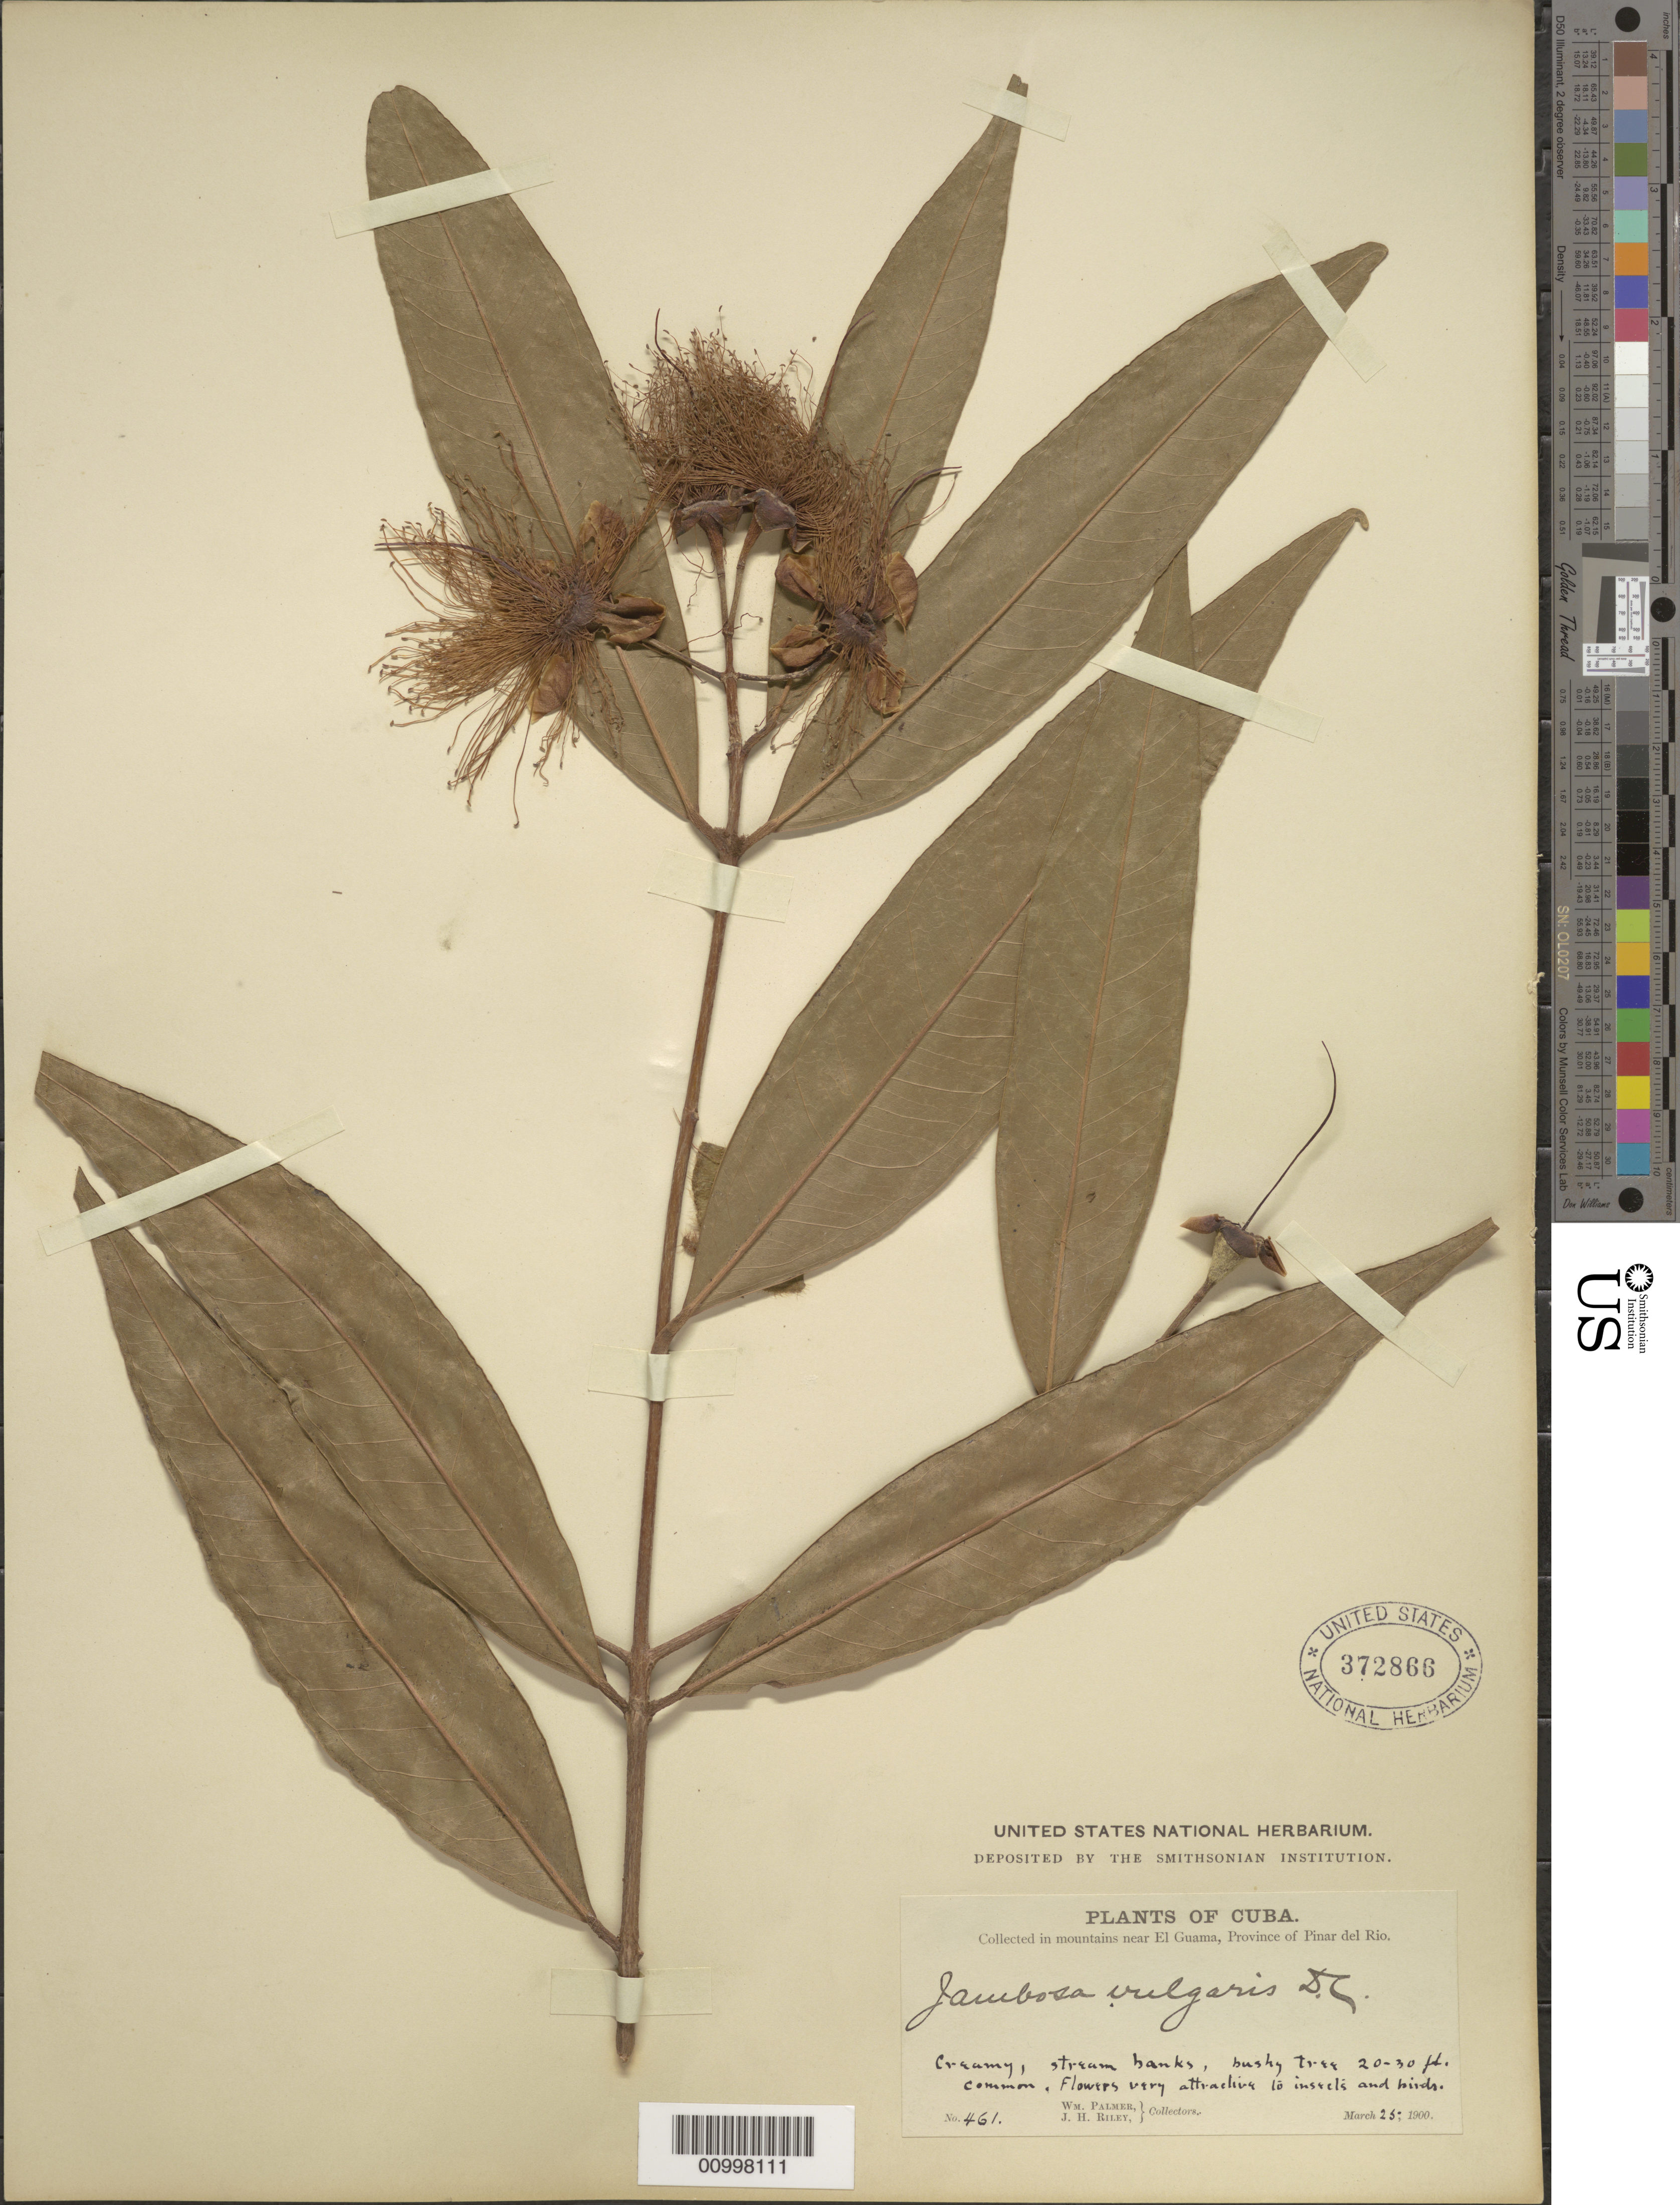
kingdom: Plantae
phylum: Tracheophyta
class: Magnoliopsida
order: Myrtales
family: Myrtaceae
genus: Syzygium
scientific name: Syzygium jambos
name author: (L.) Alston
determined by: Strong, Mark T., (BOT), Smithsonian Institution - National Museum of Natural History (UNITED STATES)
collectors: W. Palmer & J. H. Riley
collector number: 461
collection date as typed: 25 Mar 1900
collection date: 1900-03-25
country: Cuba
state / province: Pinar del Rio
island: Cuba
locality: Mountains near El Guama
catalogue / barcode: US 372866